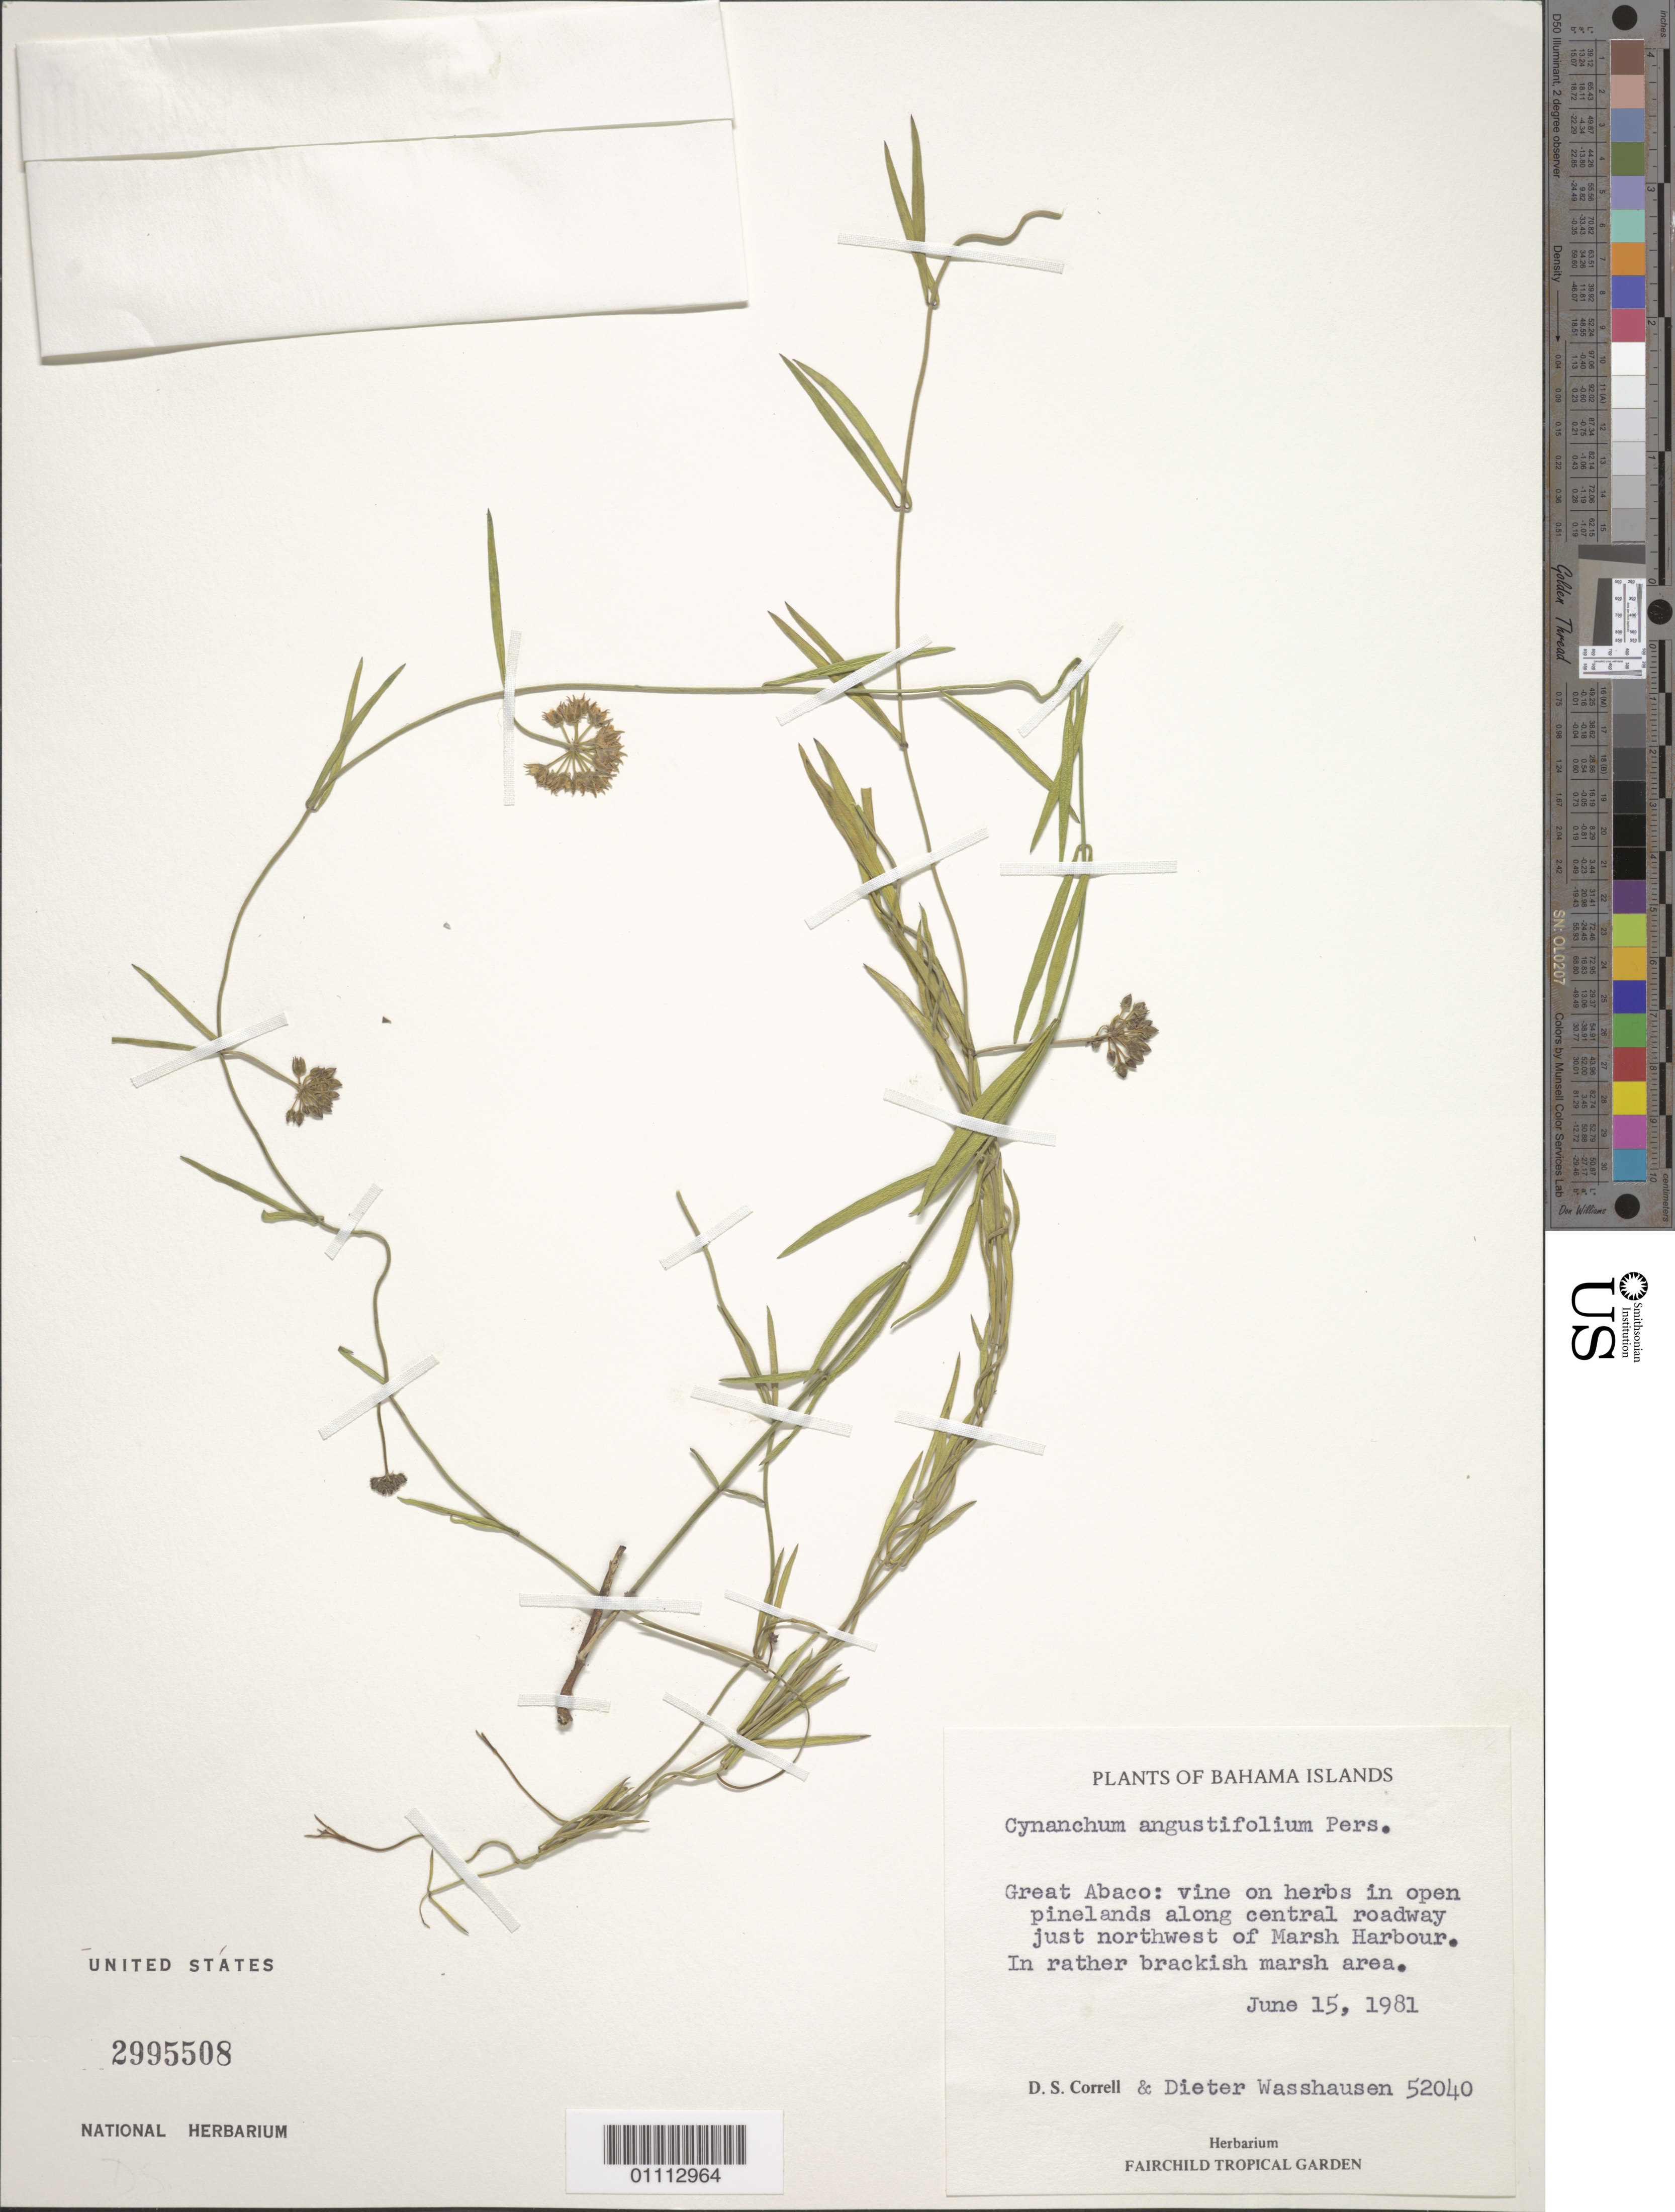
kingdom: Plantae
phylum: Tracheophyta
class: Magnoliopsida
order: Gentianales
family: Apocynaceae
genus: Cynanchum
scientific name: Cynanchum angustifolium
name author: Pers.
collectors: D. S. Correll & D. C. Wasshausen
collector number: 52040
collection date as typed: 15 Jun 1981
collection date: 1981-06-15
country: Bahamas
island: Great Abaco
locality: In open pinelands along central roadway just NW of Marsh Harbour. In rather brackish marsh area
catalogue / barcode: US 2995508